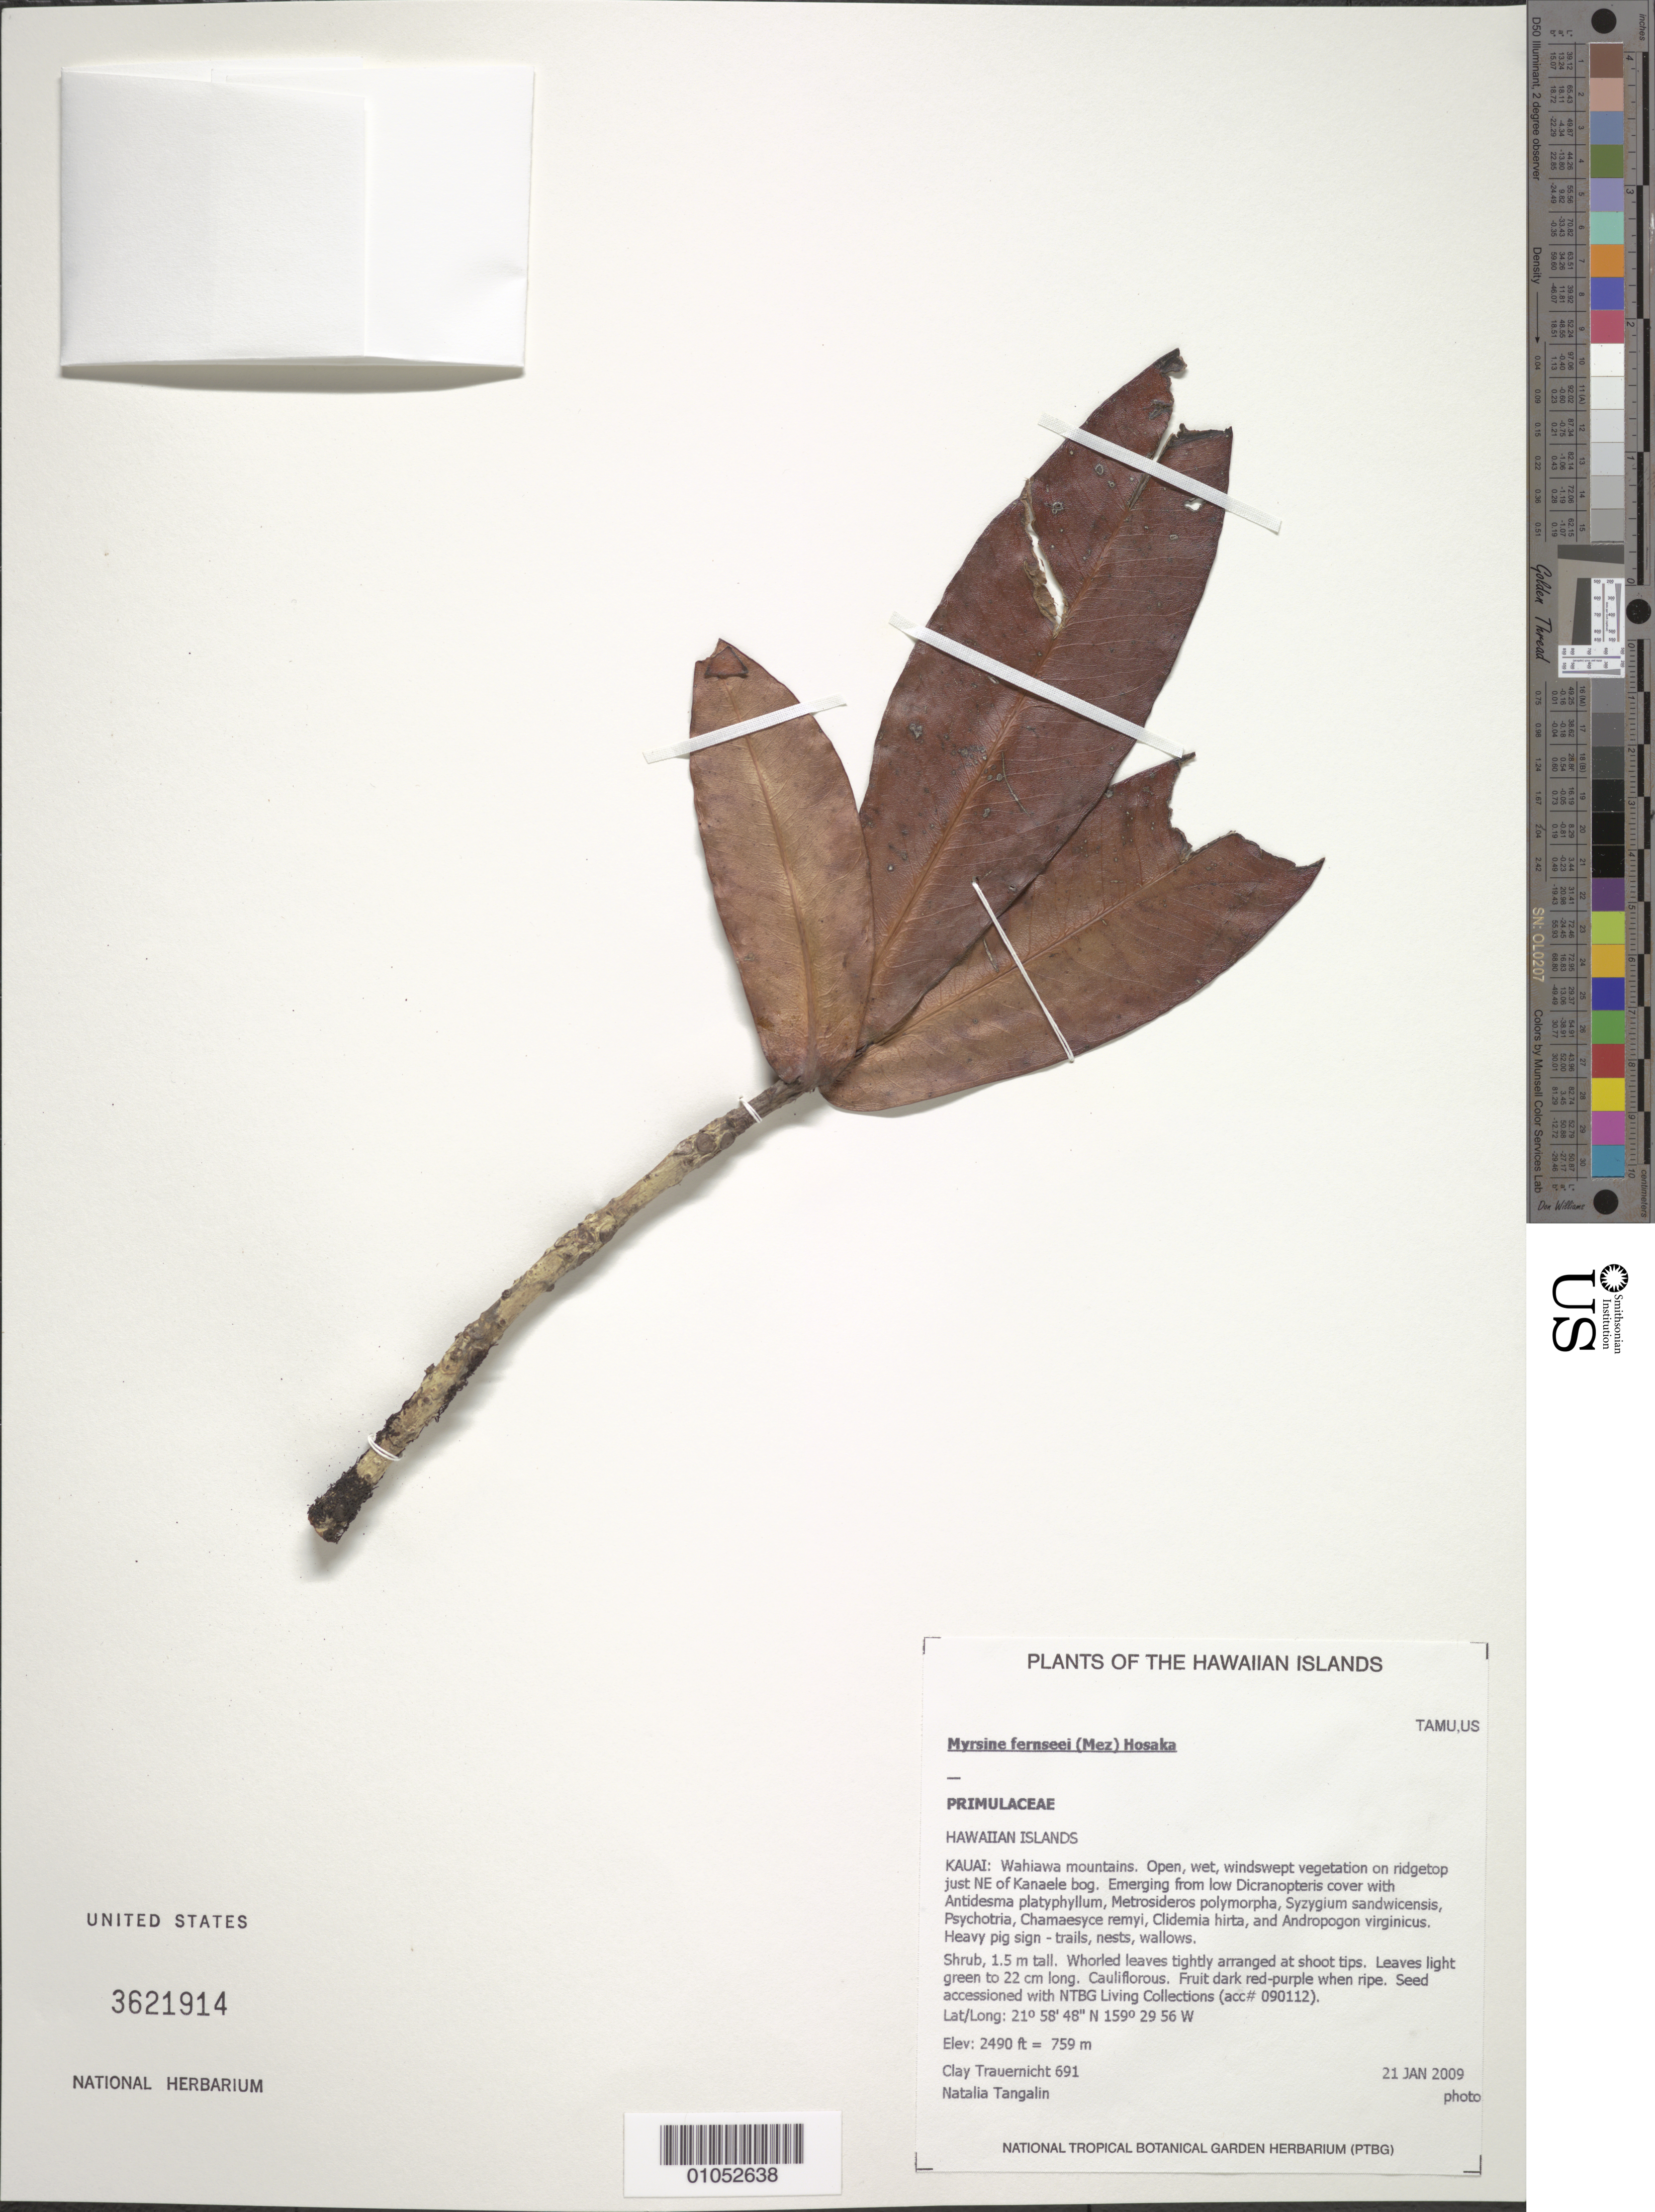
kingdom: Plantae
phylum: Tracheophyta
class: Magnoliopsida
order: Ericales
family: Primulaceae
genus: Myrsine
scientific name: Myrsine fernseei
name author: (Mez) Hosaka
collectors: C. Trauernicht & N. Tangalin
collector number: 759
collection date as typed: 22 Jan 2009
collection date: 2009-01-22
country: United States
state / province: Hawaii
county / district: Kaui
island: Kaua'i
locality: Wahiawa mountains. Open, wet, windswept vegetation on ridgetop just NE of Kanaele bog.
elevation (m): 759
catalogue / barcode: US 3621914